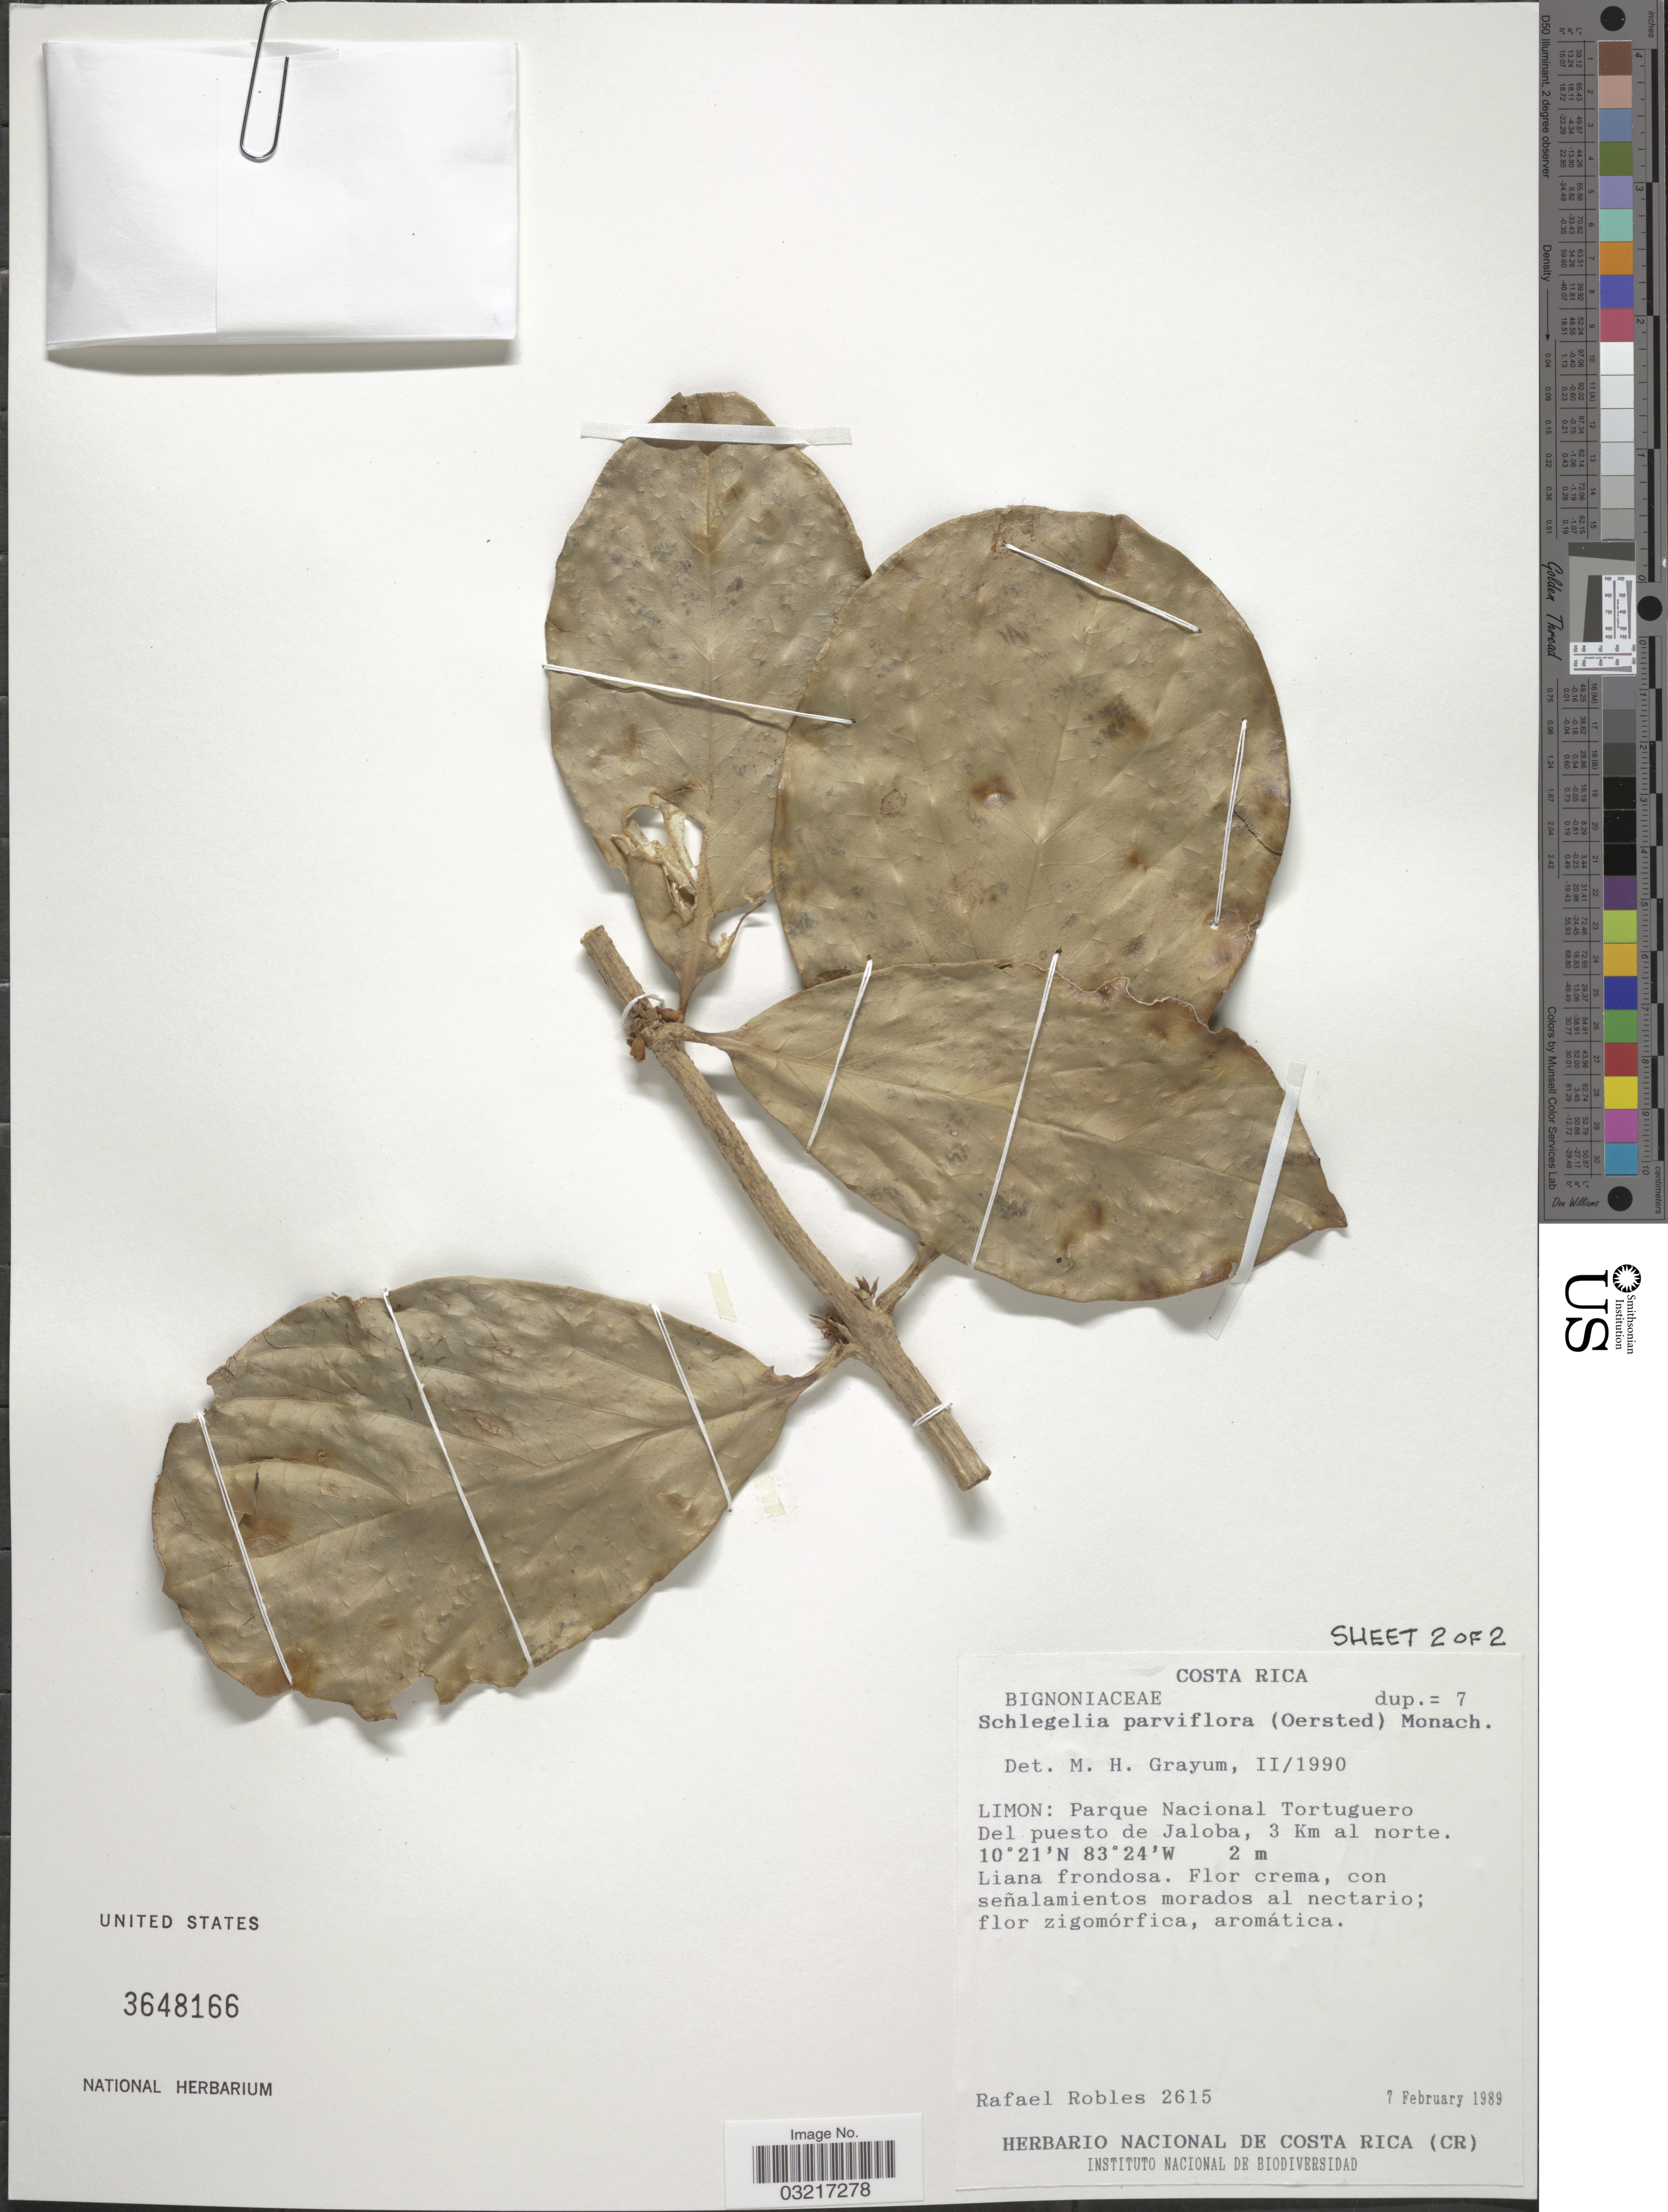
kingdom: Plantae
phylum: Tracheophyta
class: Magnoliopsida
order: Lamiales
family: Schlegeliaceae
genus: Schlegelia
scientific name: Schlegelia parviflora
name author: (Oerst.) Monach.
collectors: R. Robles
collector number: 2615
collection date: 1989-02-07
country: Costa Rica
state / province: Limón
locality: Parque Nacional Tortuguero. Del puesto de Jaloba, 3 Km al norte.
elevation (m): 2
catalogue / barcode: US 3648166